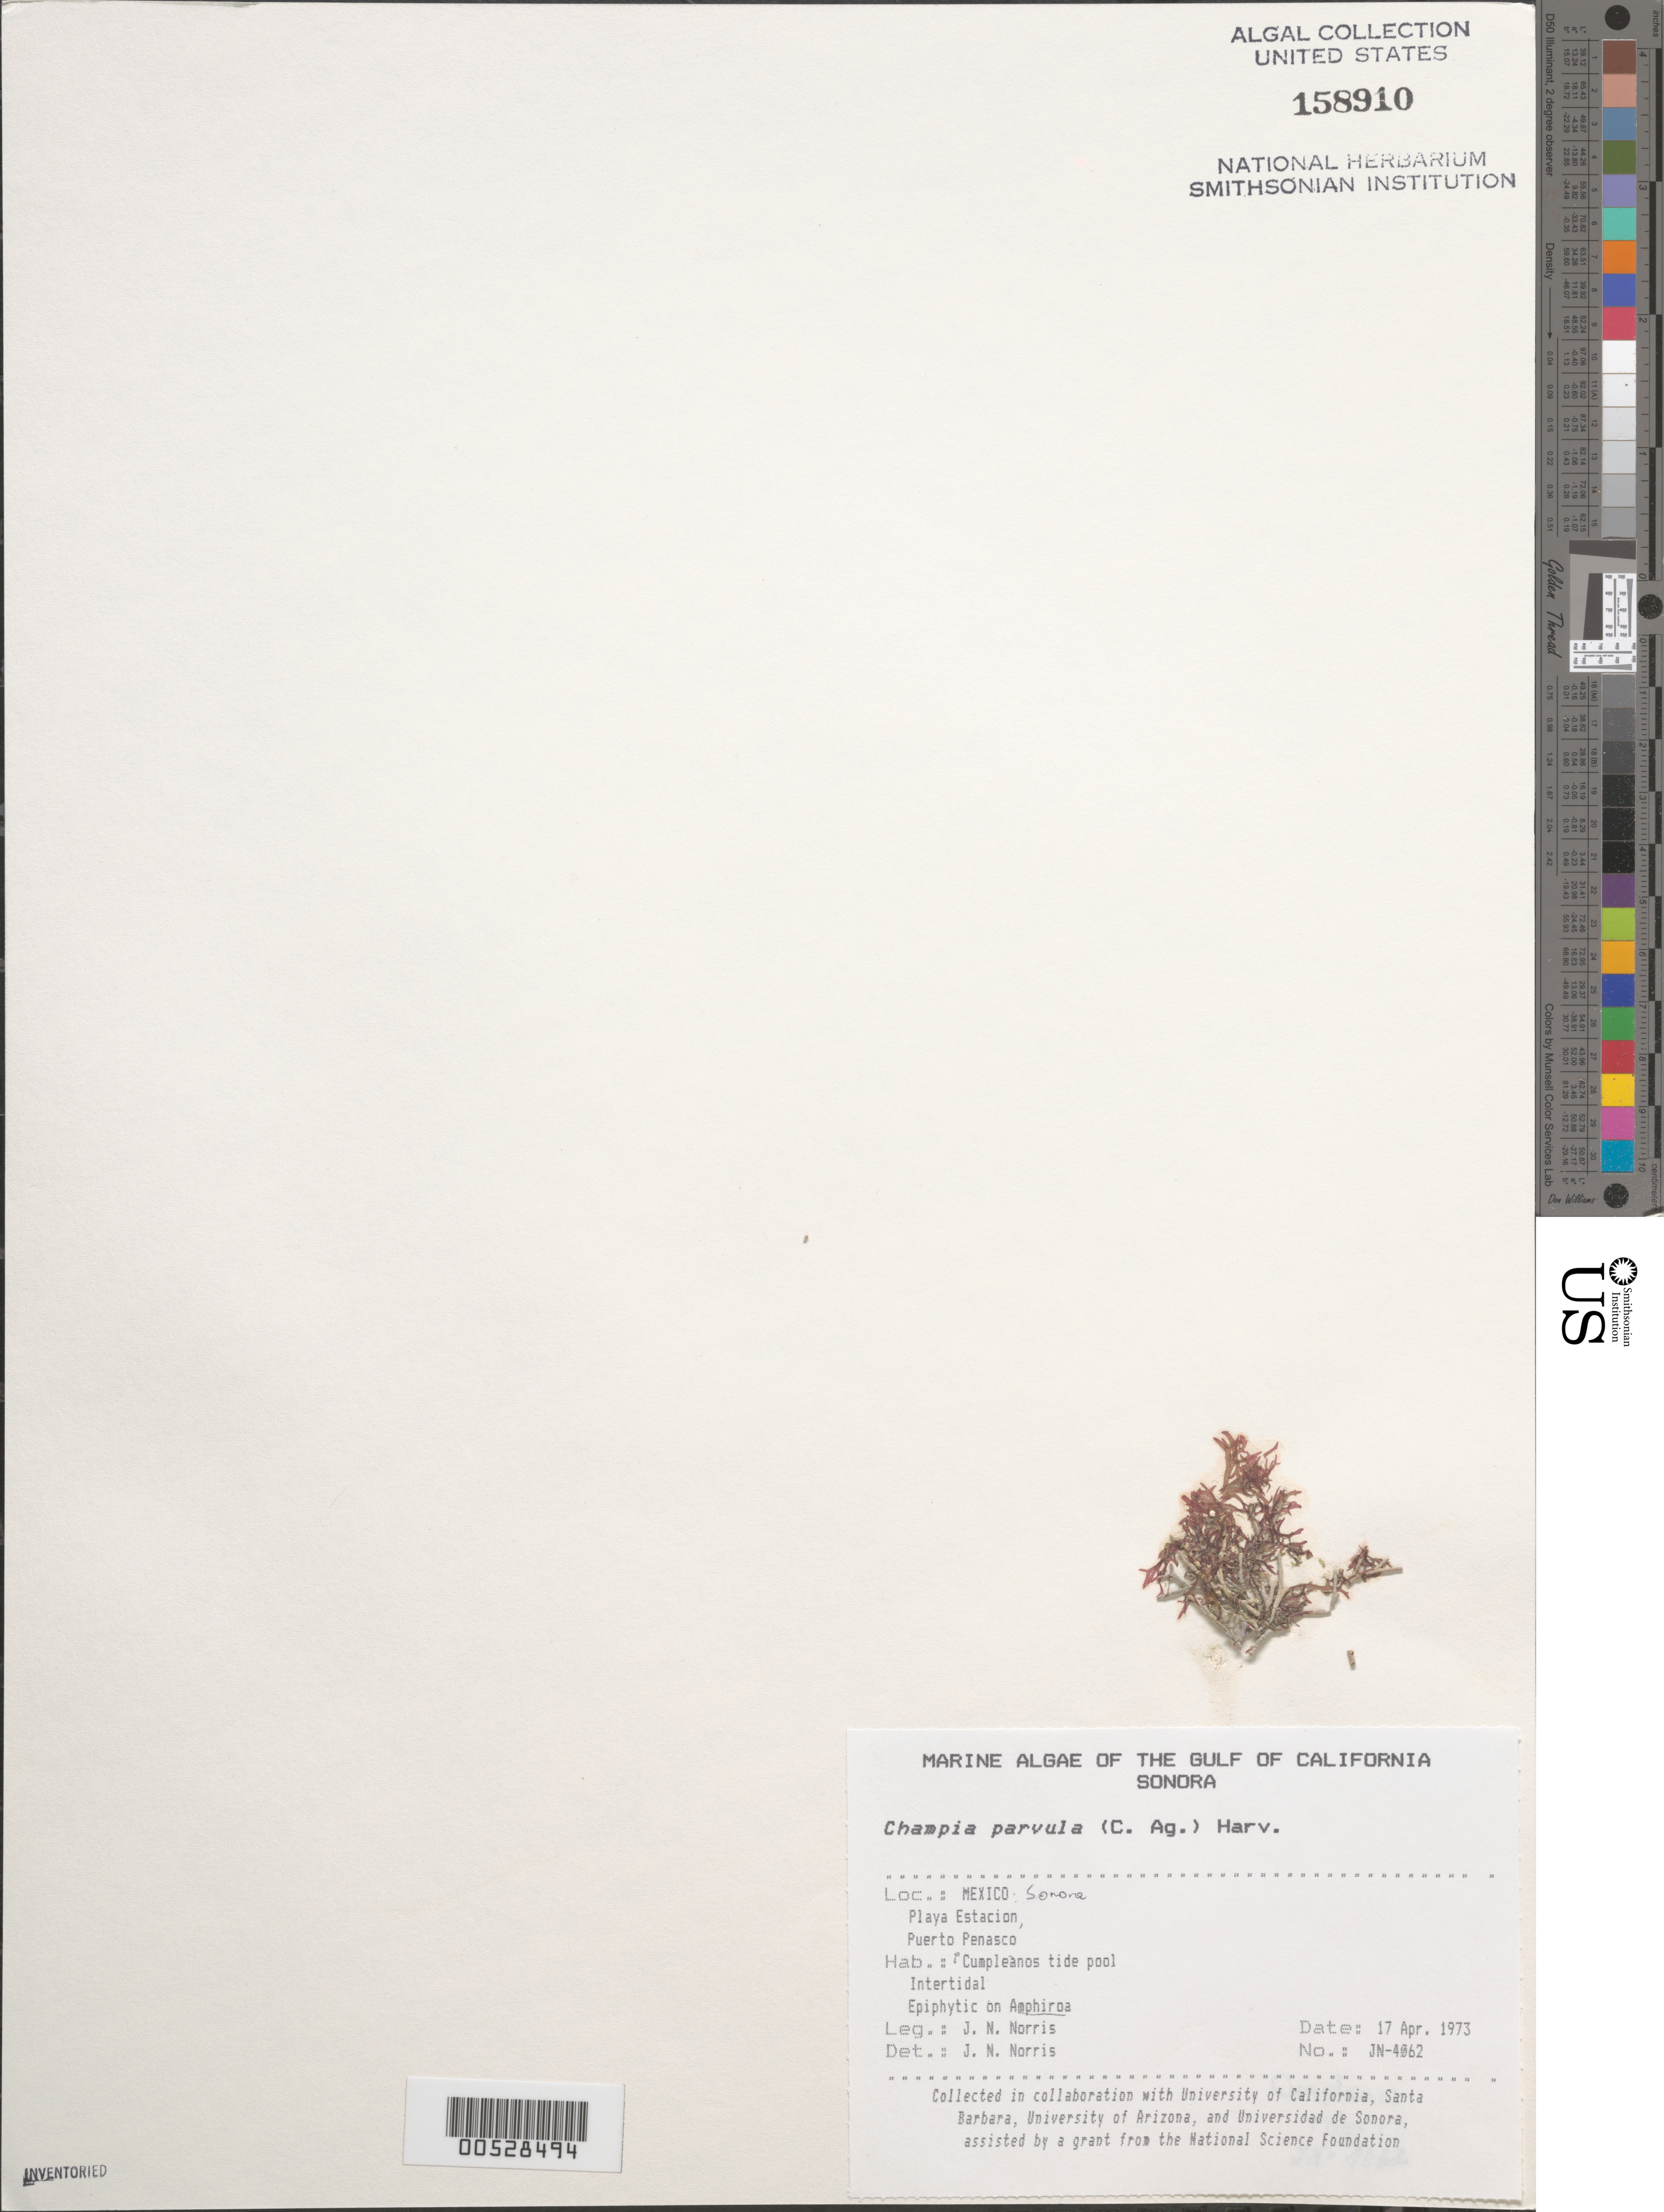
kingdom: Plantae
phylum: Rhodophyta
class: Florideophyceae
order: Rhodymeniales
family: Champiaceae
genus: Champia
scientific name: Champia parvula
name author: (C. Agardh) Harv.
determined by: Norris, James N.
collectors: J. N. Norris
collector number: JN-4062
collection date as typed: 17 Apr 1973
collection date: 1973-04-17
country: Mexico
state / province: Sonora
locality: Playa Estacion, Puerto Penasco, Cumpleanos tide pool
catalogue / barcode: US 158910